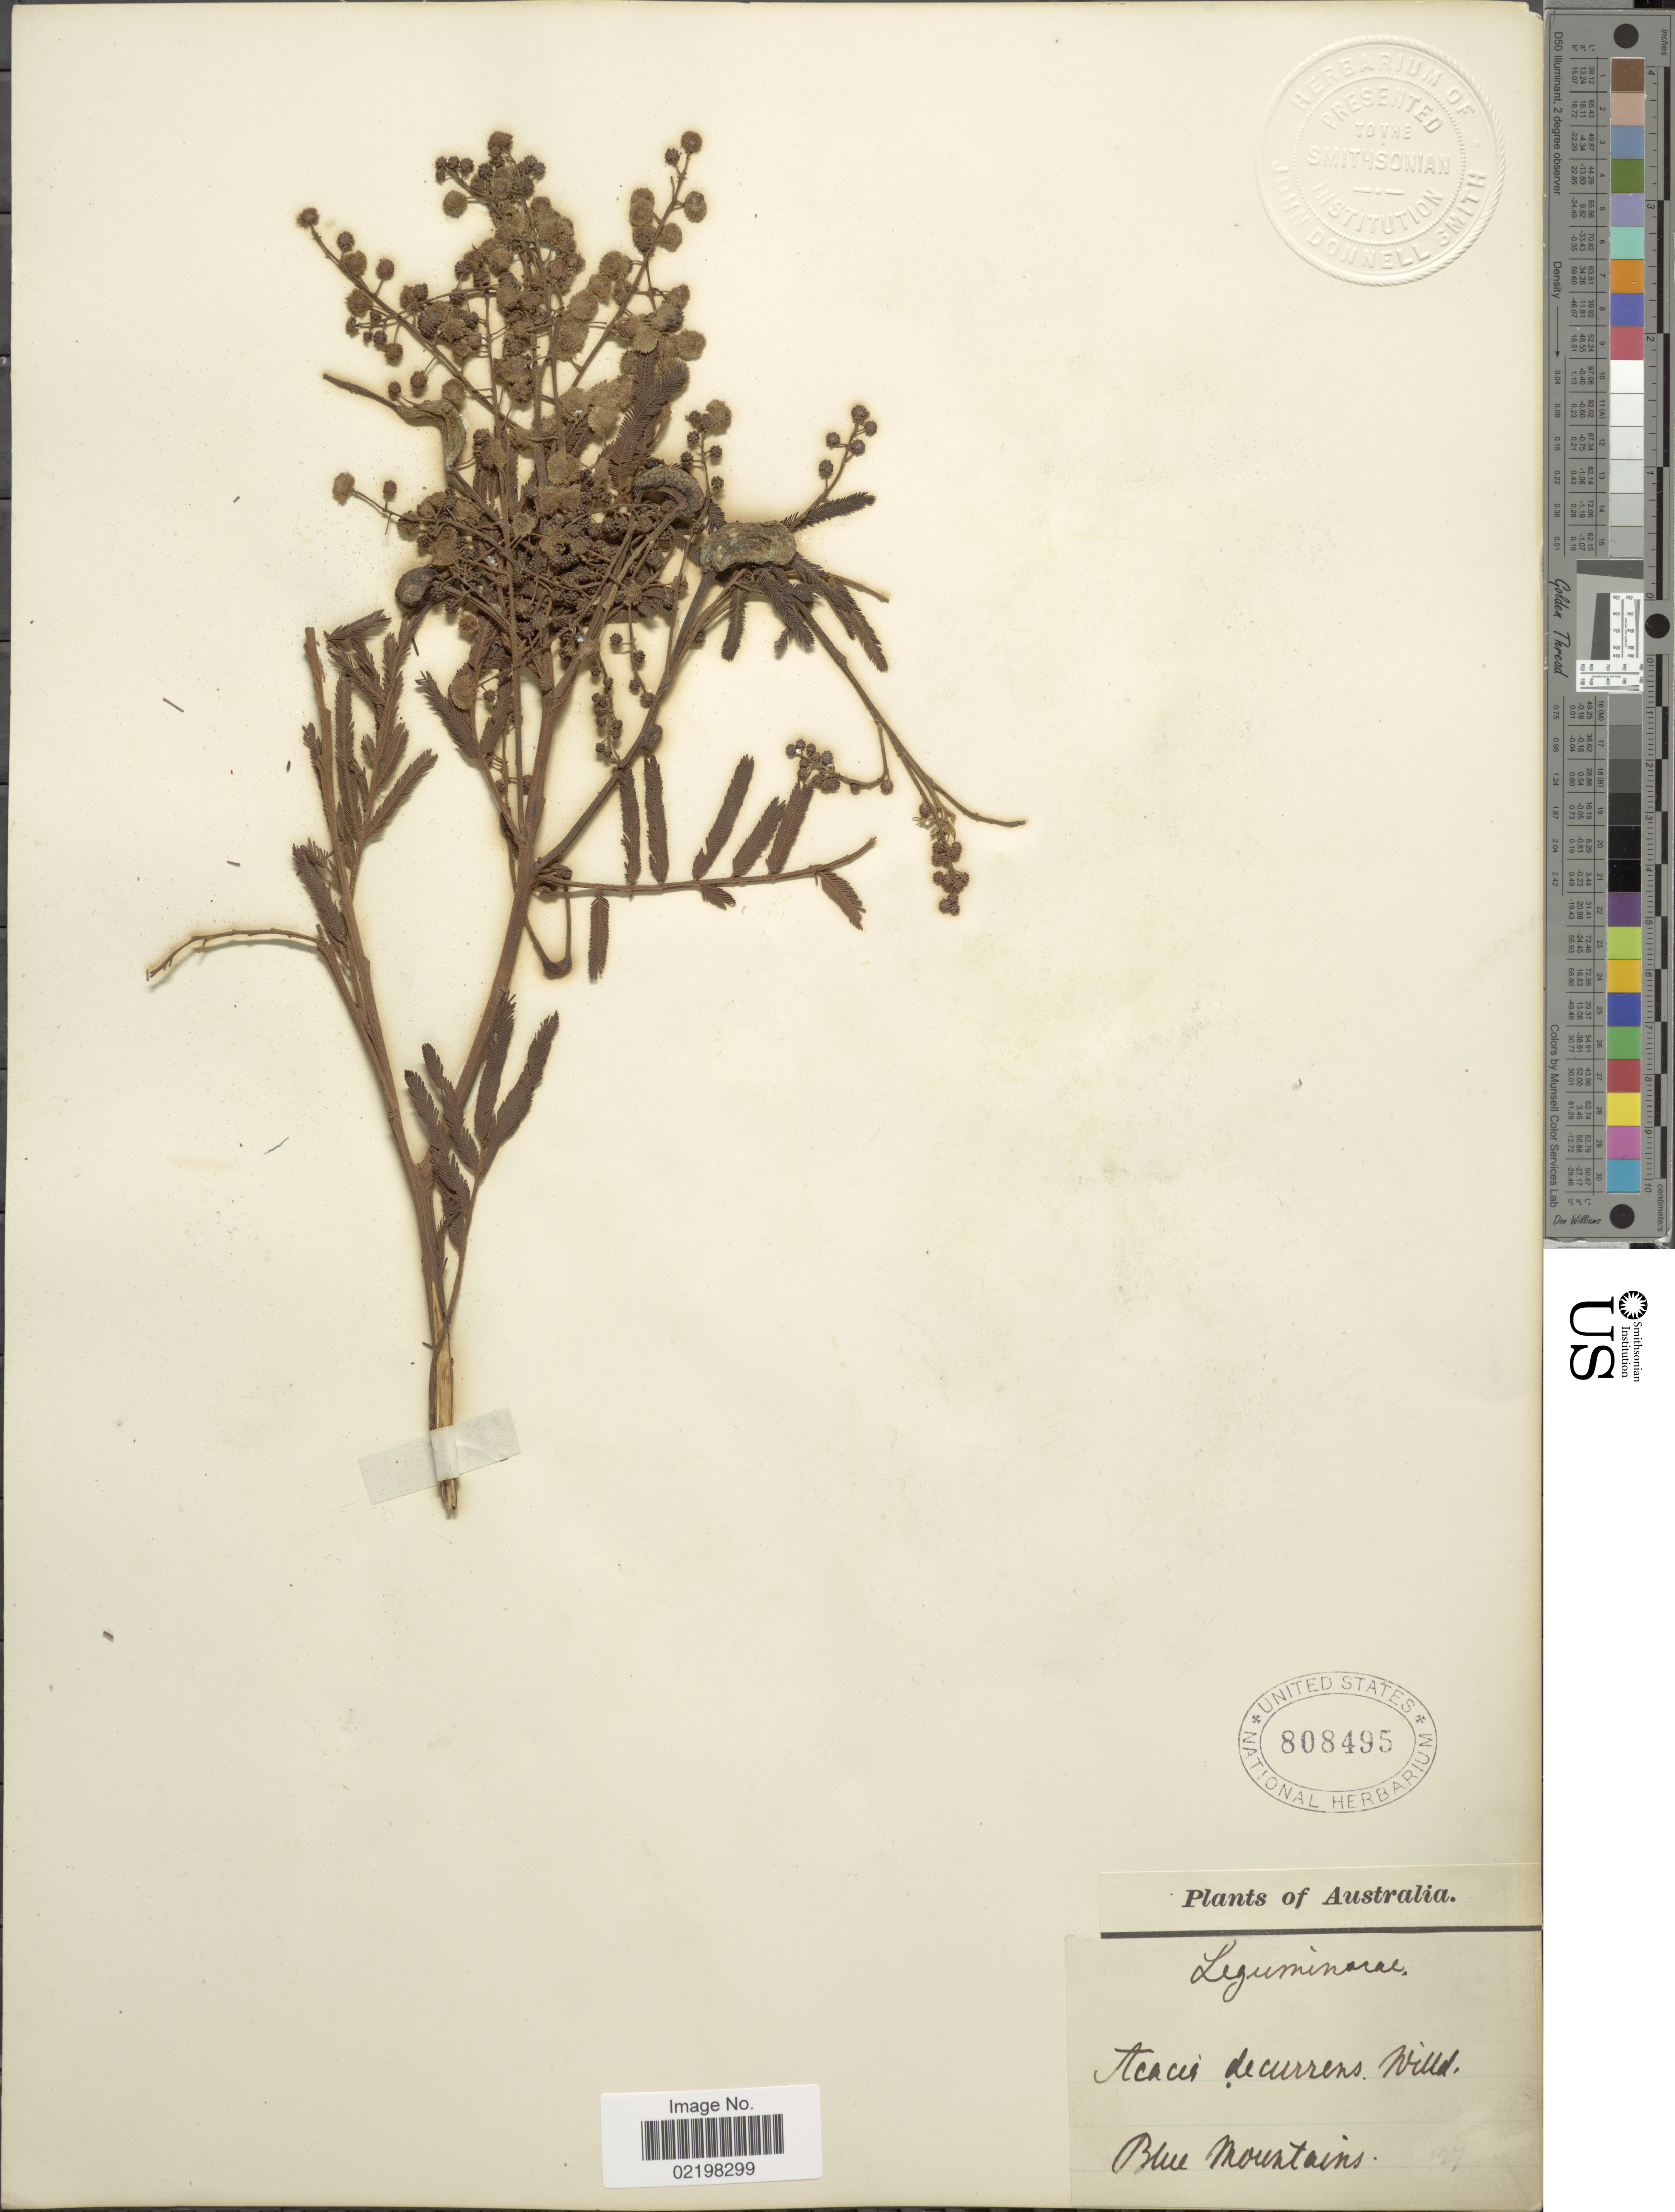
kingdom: Plantae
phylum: Tracheophyta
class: Magnoliopsida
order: Fabales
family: Fabaceae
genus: Acacia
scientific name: Acacia decurrens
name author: (J.C. Wendl.) Willd.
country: Australia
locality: Blue Mountains.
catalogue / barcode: US 808495